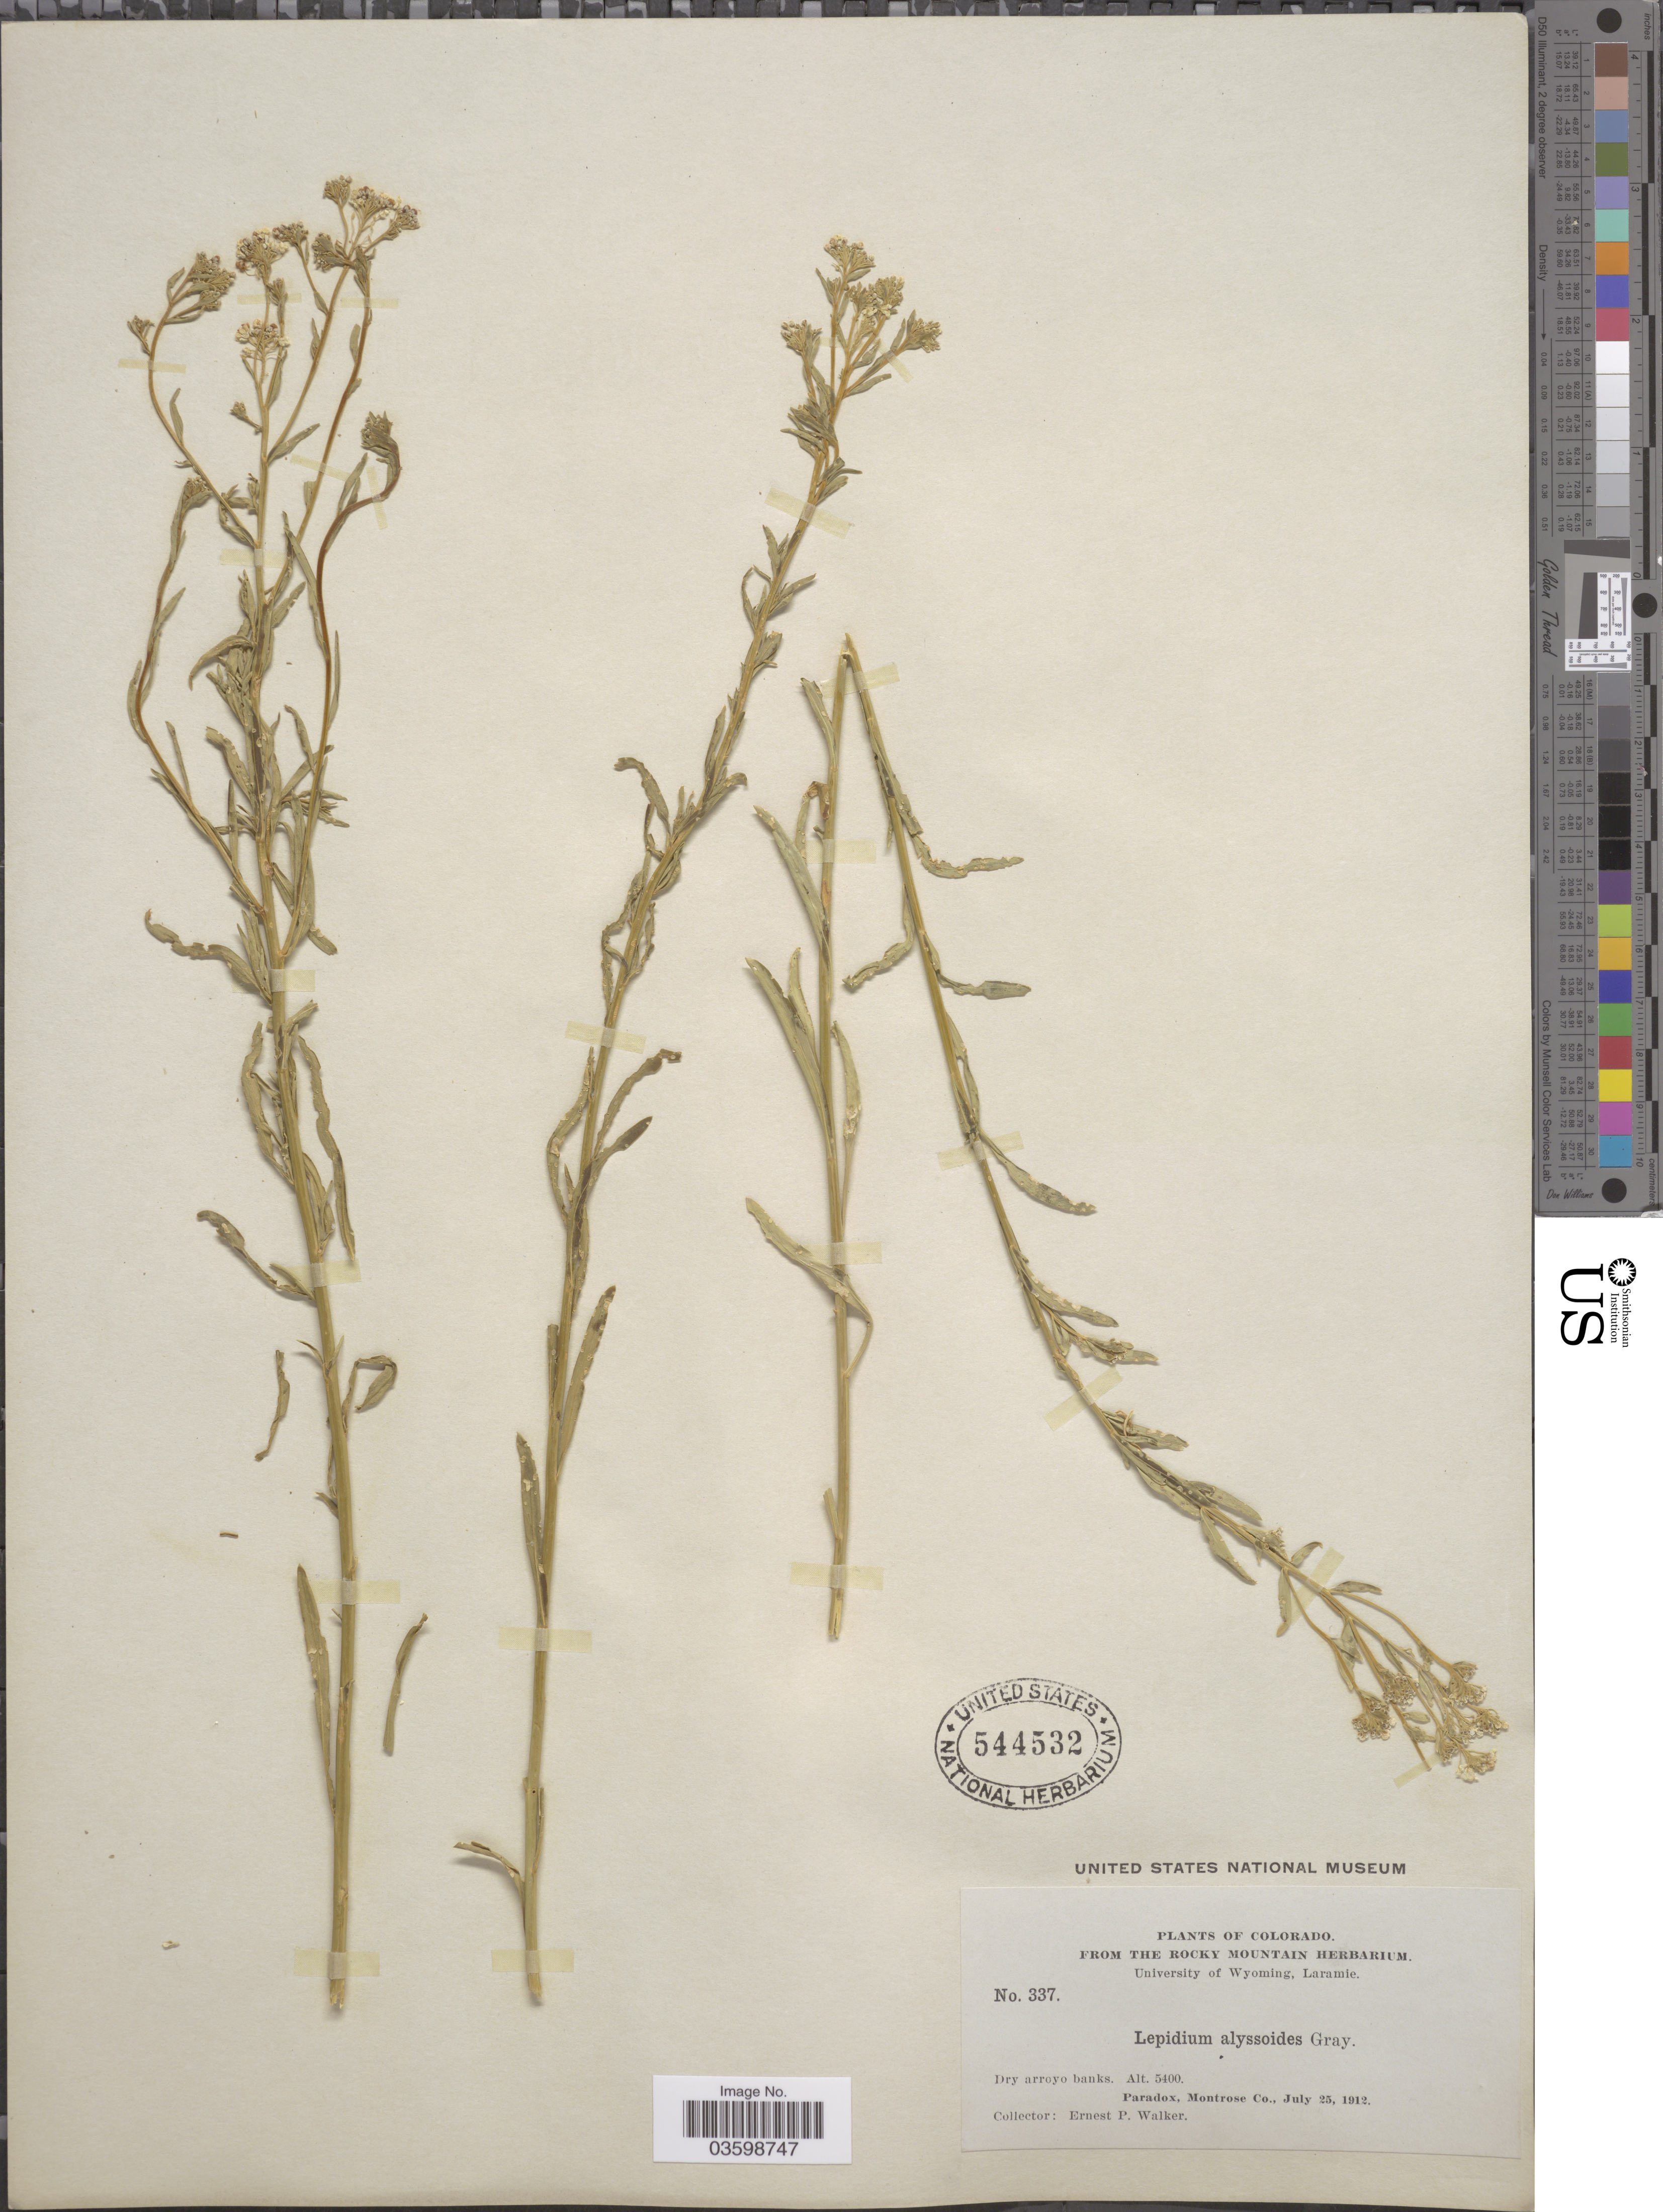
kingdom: Plantae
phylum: Tracheophyta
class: Magnoliopsida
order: Brassicales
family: Brassicaceae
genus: Lepidium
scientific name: Lepidium montanum var. alyssoides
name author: (A. Gray) M.E. Jones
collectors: E. P. Walker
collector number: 337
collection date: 1912-07-25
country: United States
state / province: Colorado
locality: Dry arroyo banks. Paradox. Montrose Co.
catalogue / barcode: US 544532